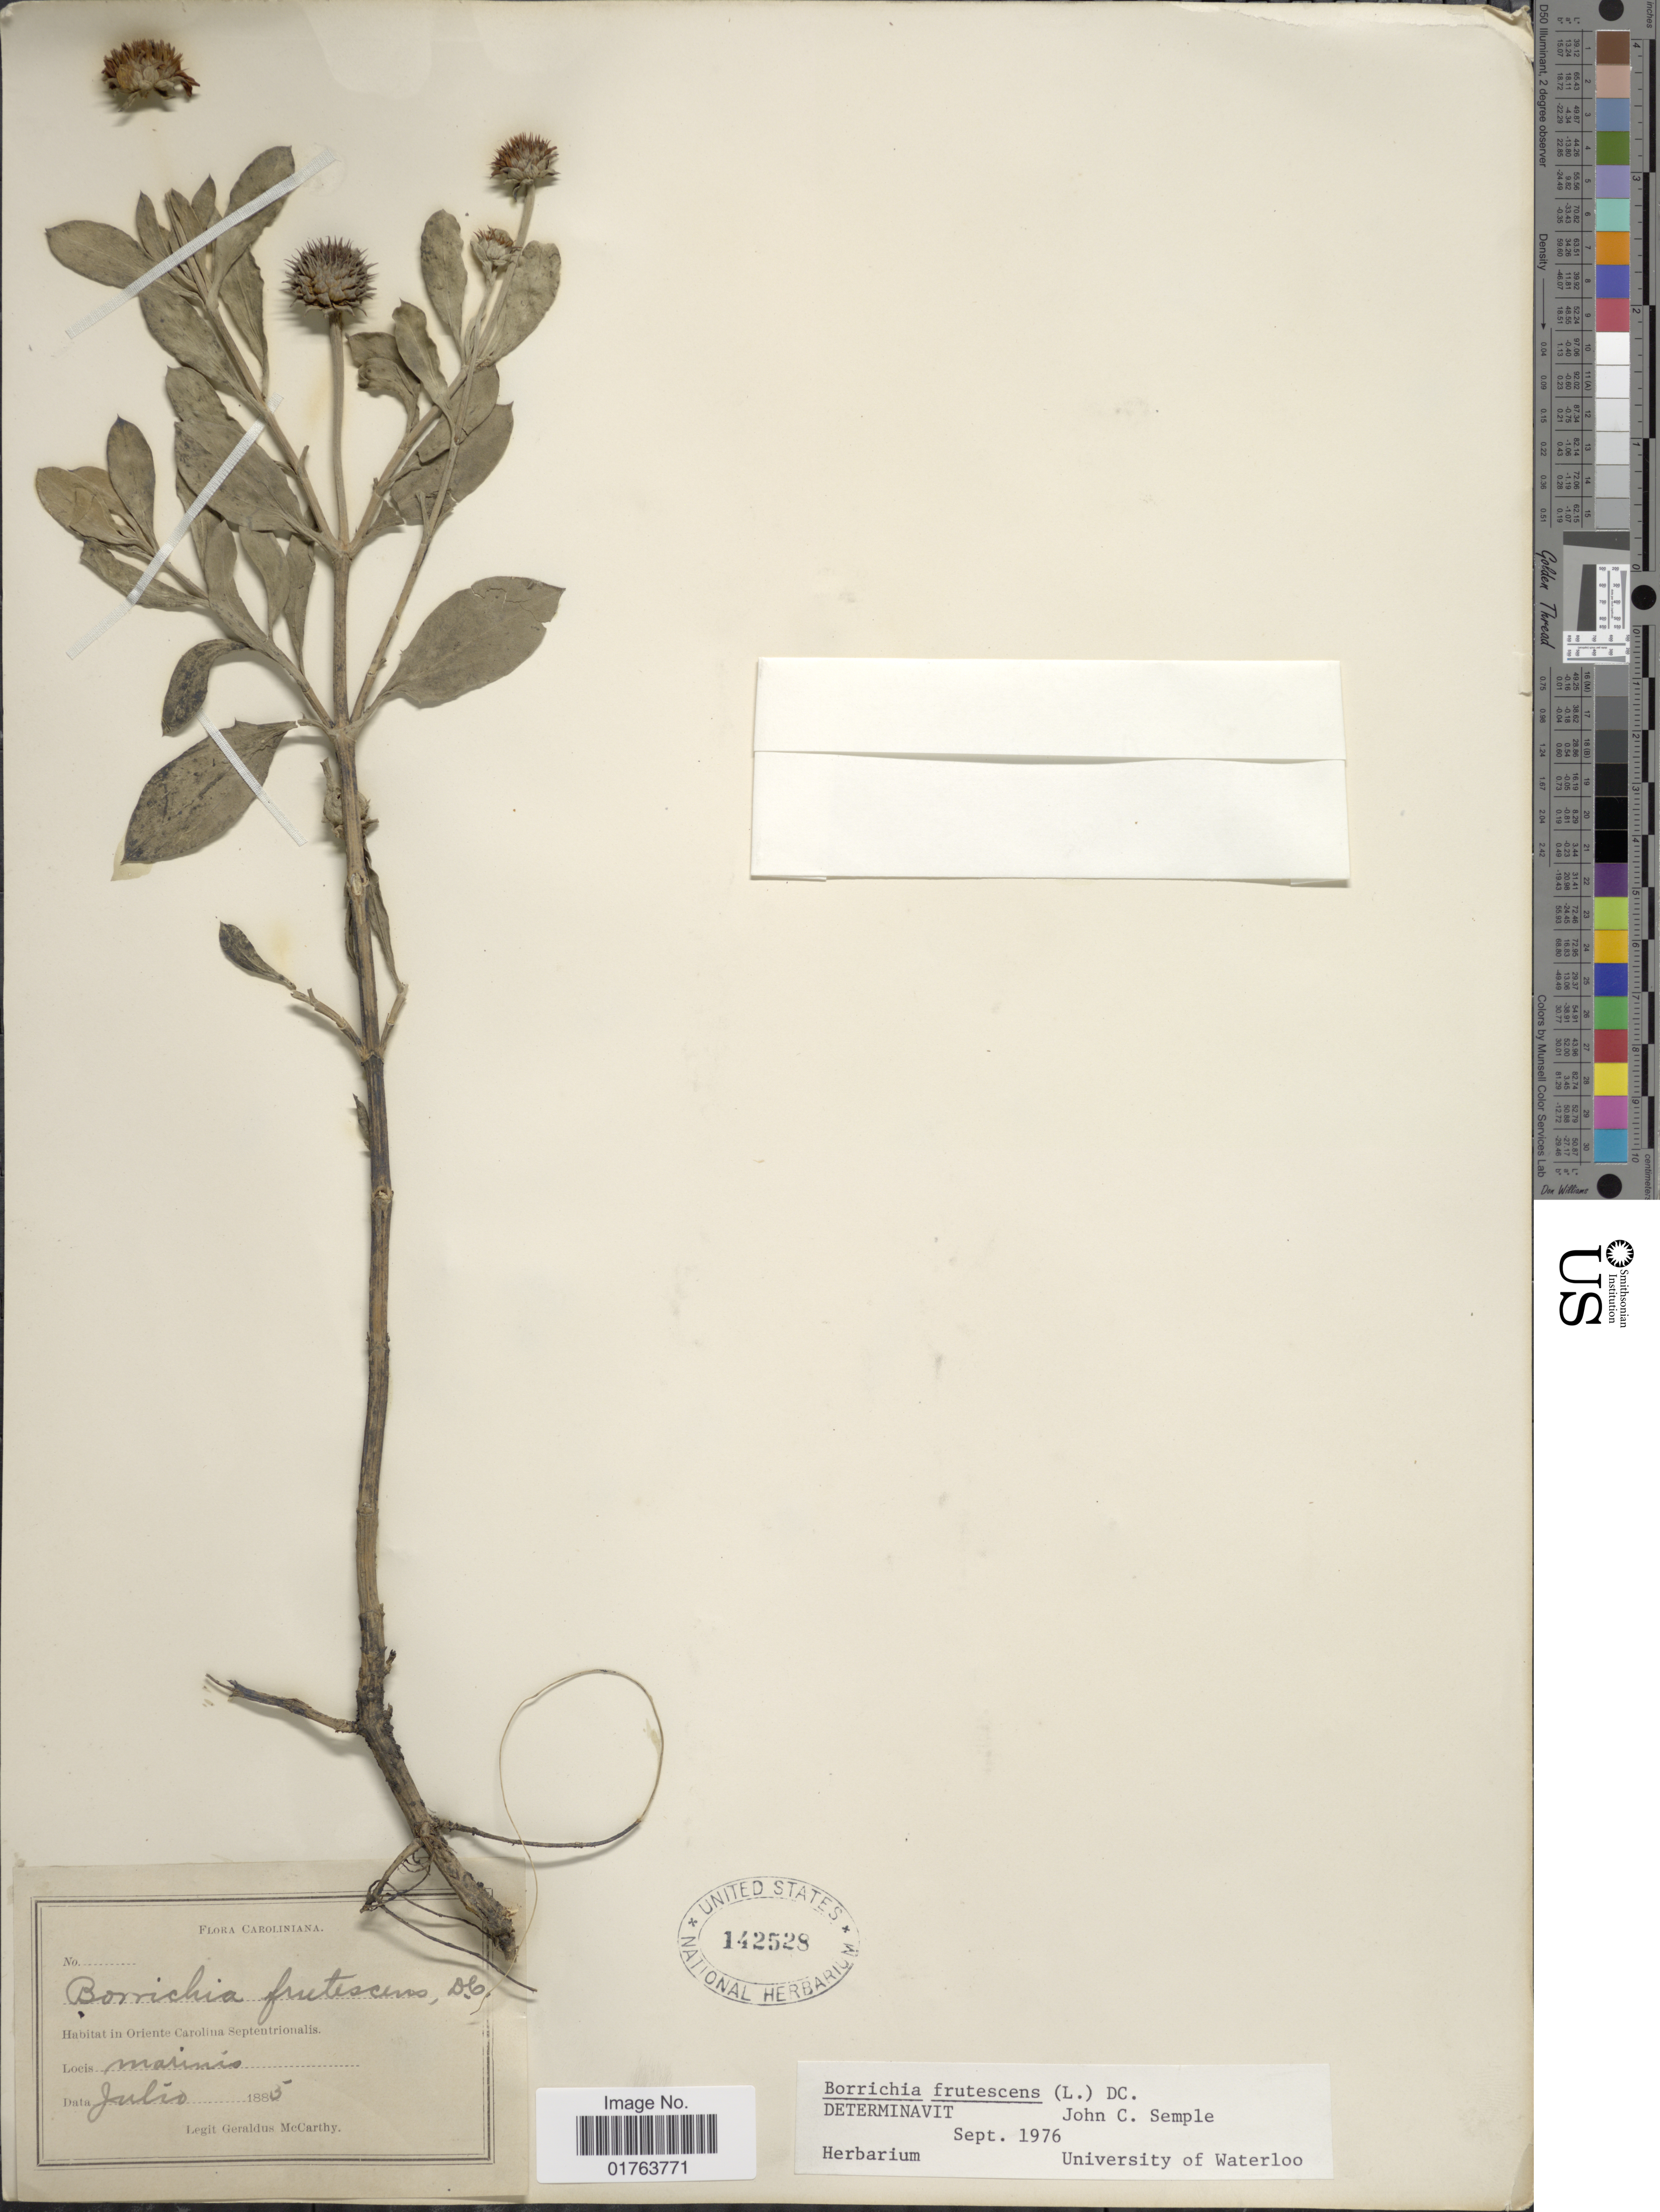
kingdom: Plantae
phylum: Tracheophyta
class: Magnoliopsida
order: Asterales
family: Asteraceae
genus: Borrichia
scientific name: Borrichia frutescens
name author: (L.) DC.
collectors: M. McCarthy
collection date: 1885-07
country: United States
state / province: North Carolina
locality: Caroliniana, In Oriente Carolina Septentrionalis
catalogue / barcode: US 172528